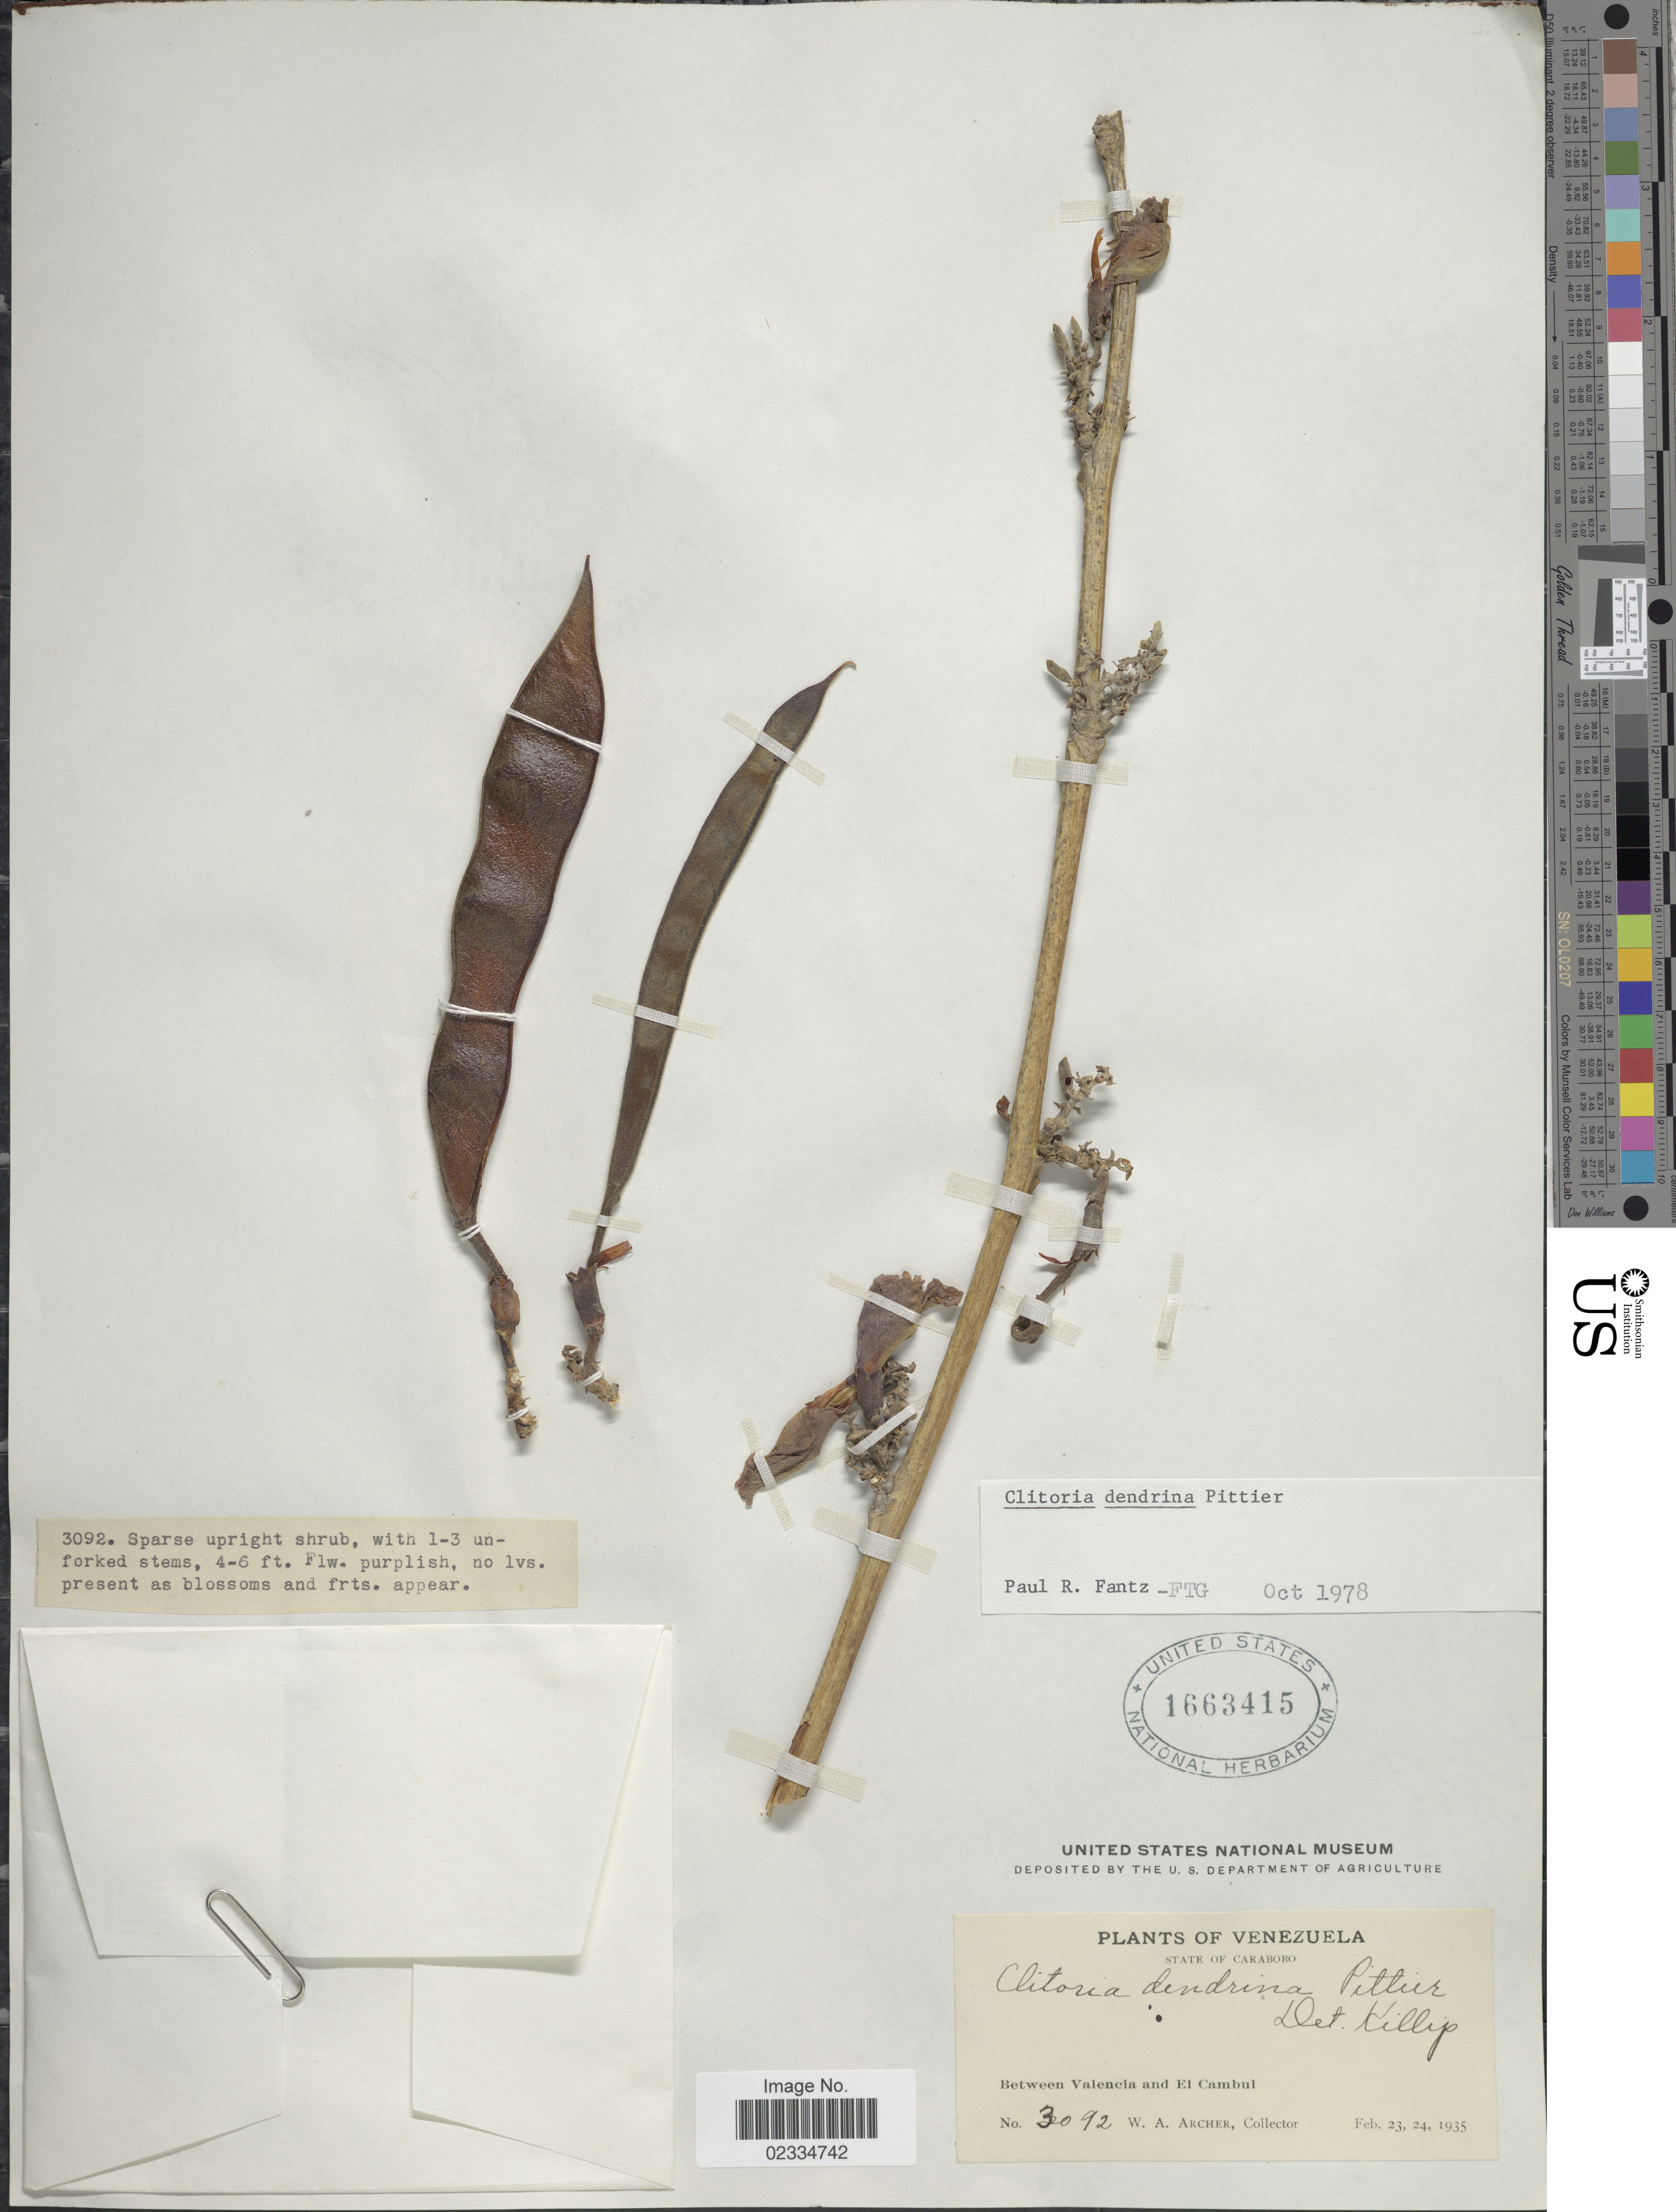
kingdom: Plantae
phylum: Tracheophyta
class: Magnoliopsida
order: Fabales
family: Fabaceae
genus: Clitoria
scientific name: Clitoria dendrina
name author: Pittier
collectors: W. A. Archer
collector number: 3092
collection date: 1935-02-23/1935-02-24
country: Venezuela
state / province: Carabobo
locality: Between Valencia and El Cambul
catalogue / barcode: US 1663415